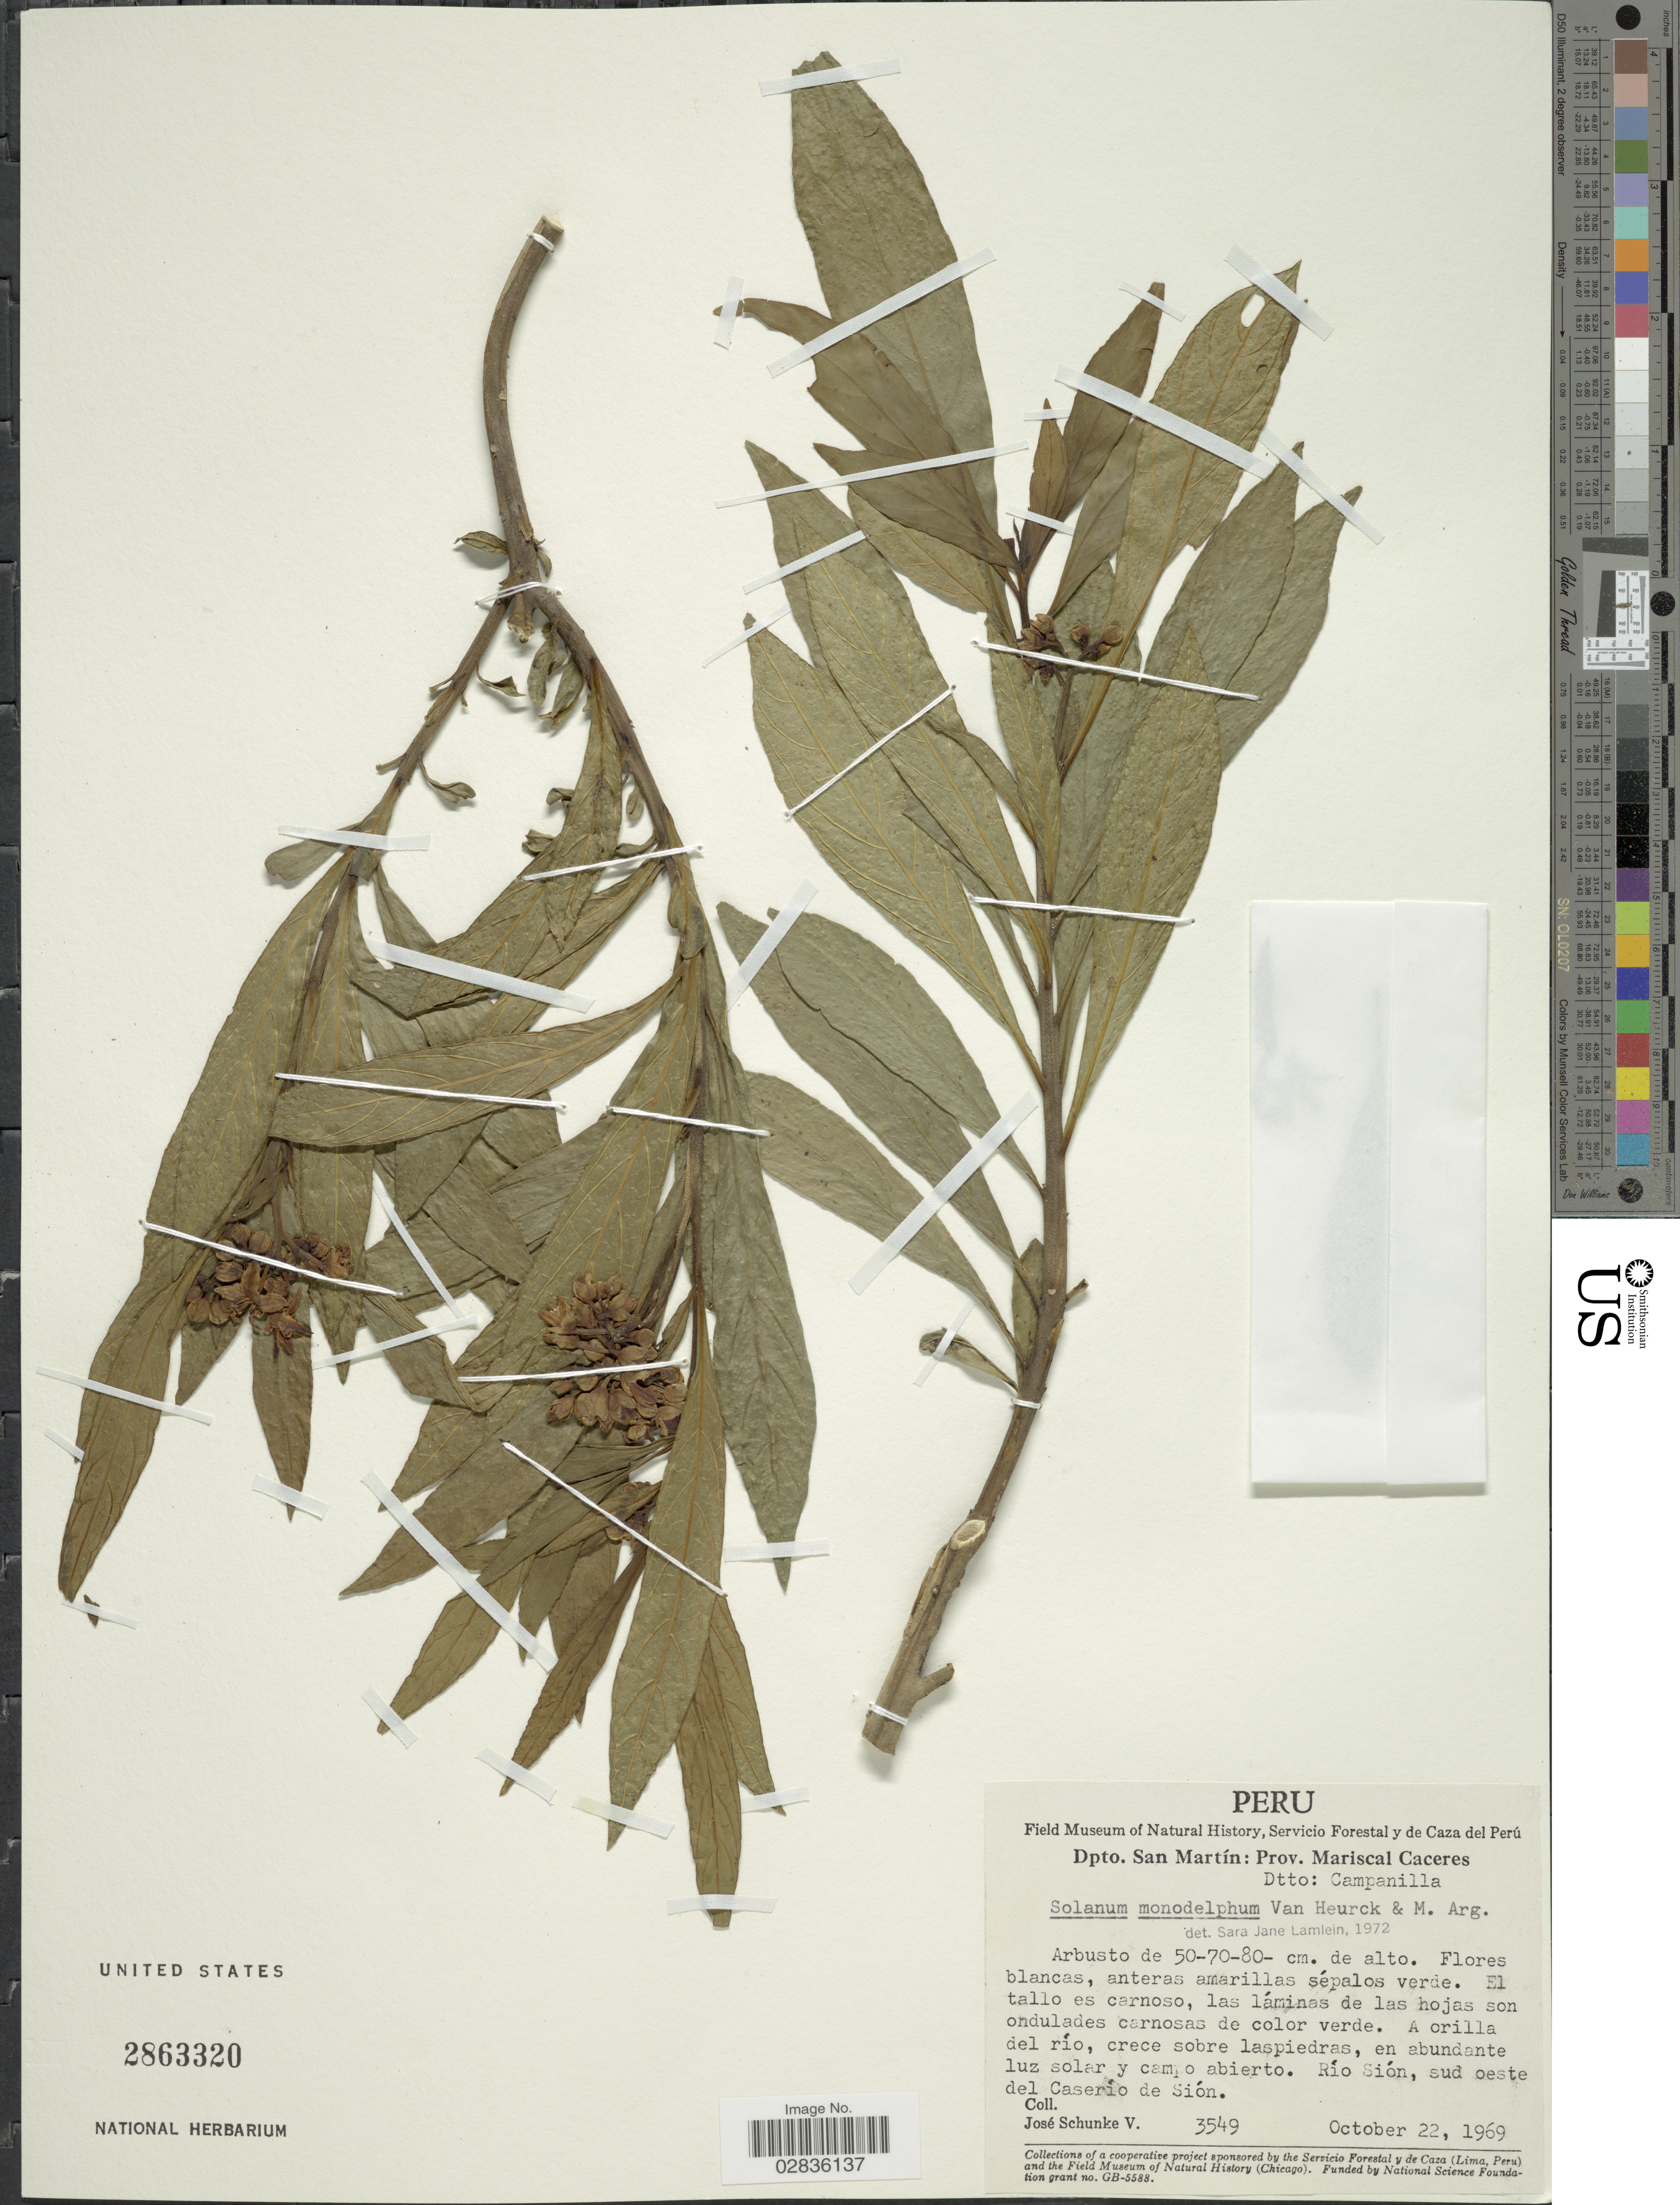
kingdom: Plantae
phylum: Tracheophyta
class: Magnoliopsida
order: Solanales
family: Solanaceae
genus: Solanum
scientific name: Solanum monadelphum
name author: Van Heurck & Müll. Arg.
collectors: J. Schunke Vigo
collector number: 3549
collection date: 1969-10-22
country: Peru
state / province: San Martín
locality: Dpto. San Martín: Prov. Mariscal Caceres. Dtto: Campanilla. Río Sión, sud oeste del Caserío de Sión.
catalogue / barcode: US 2863320